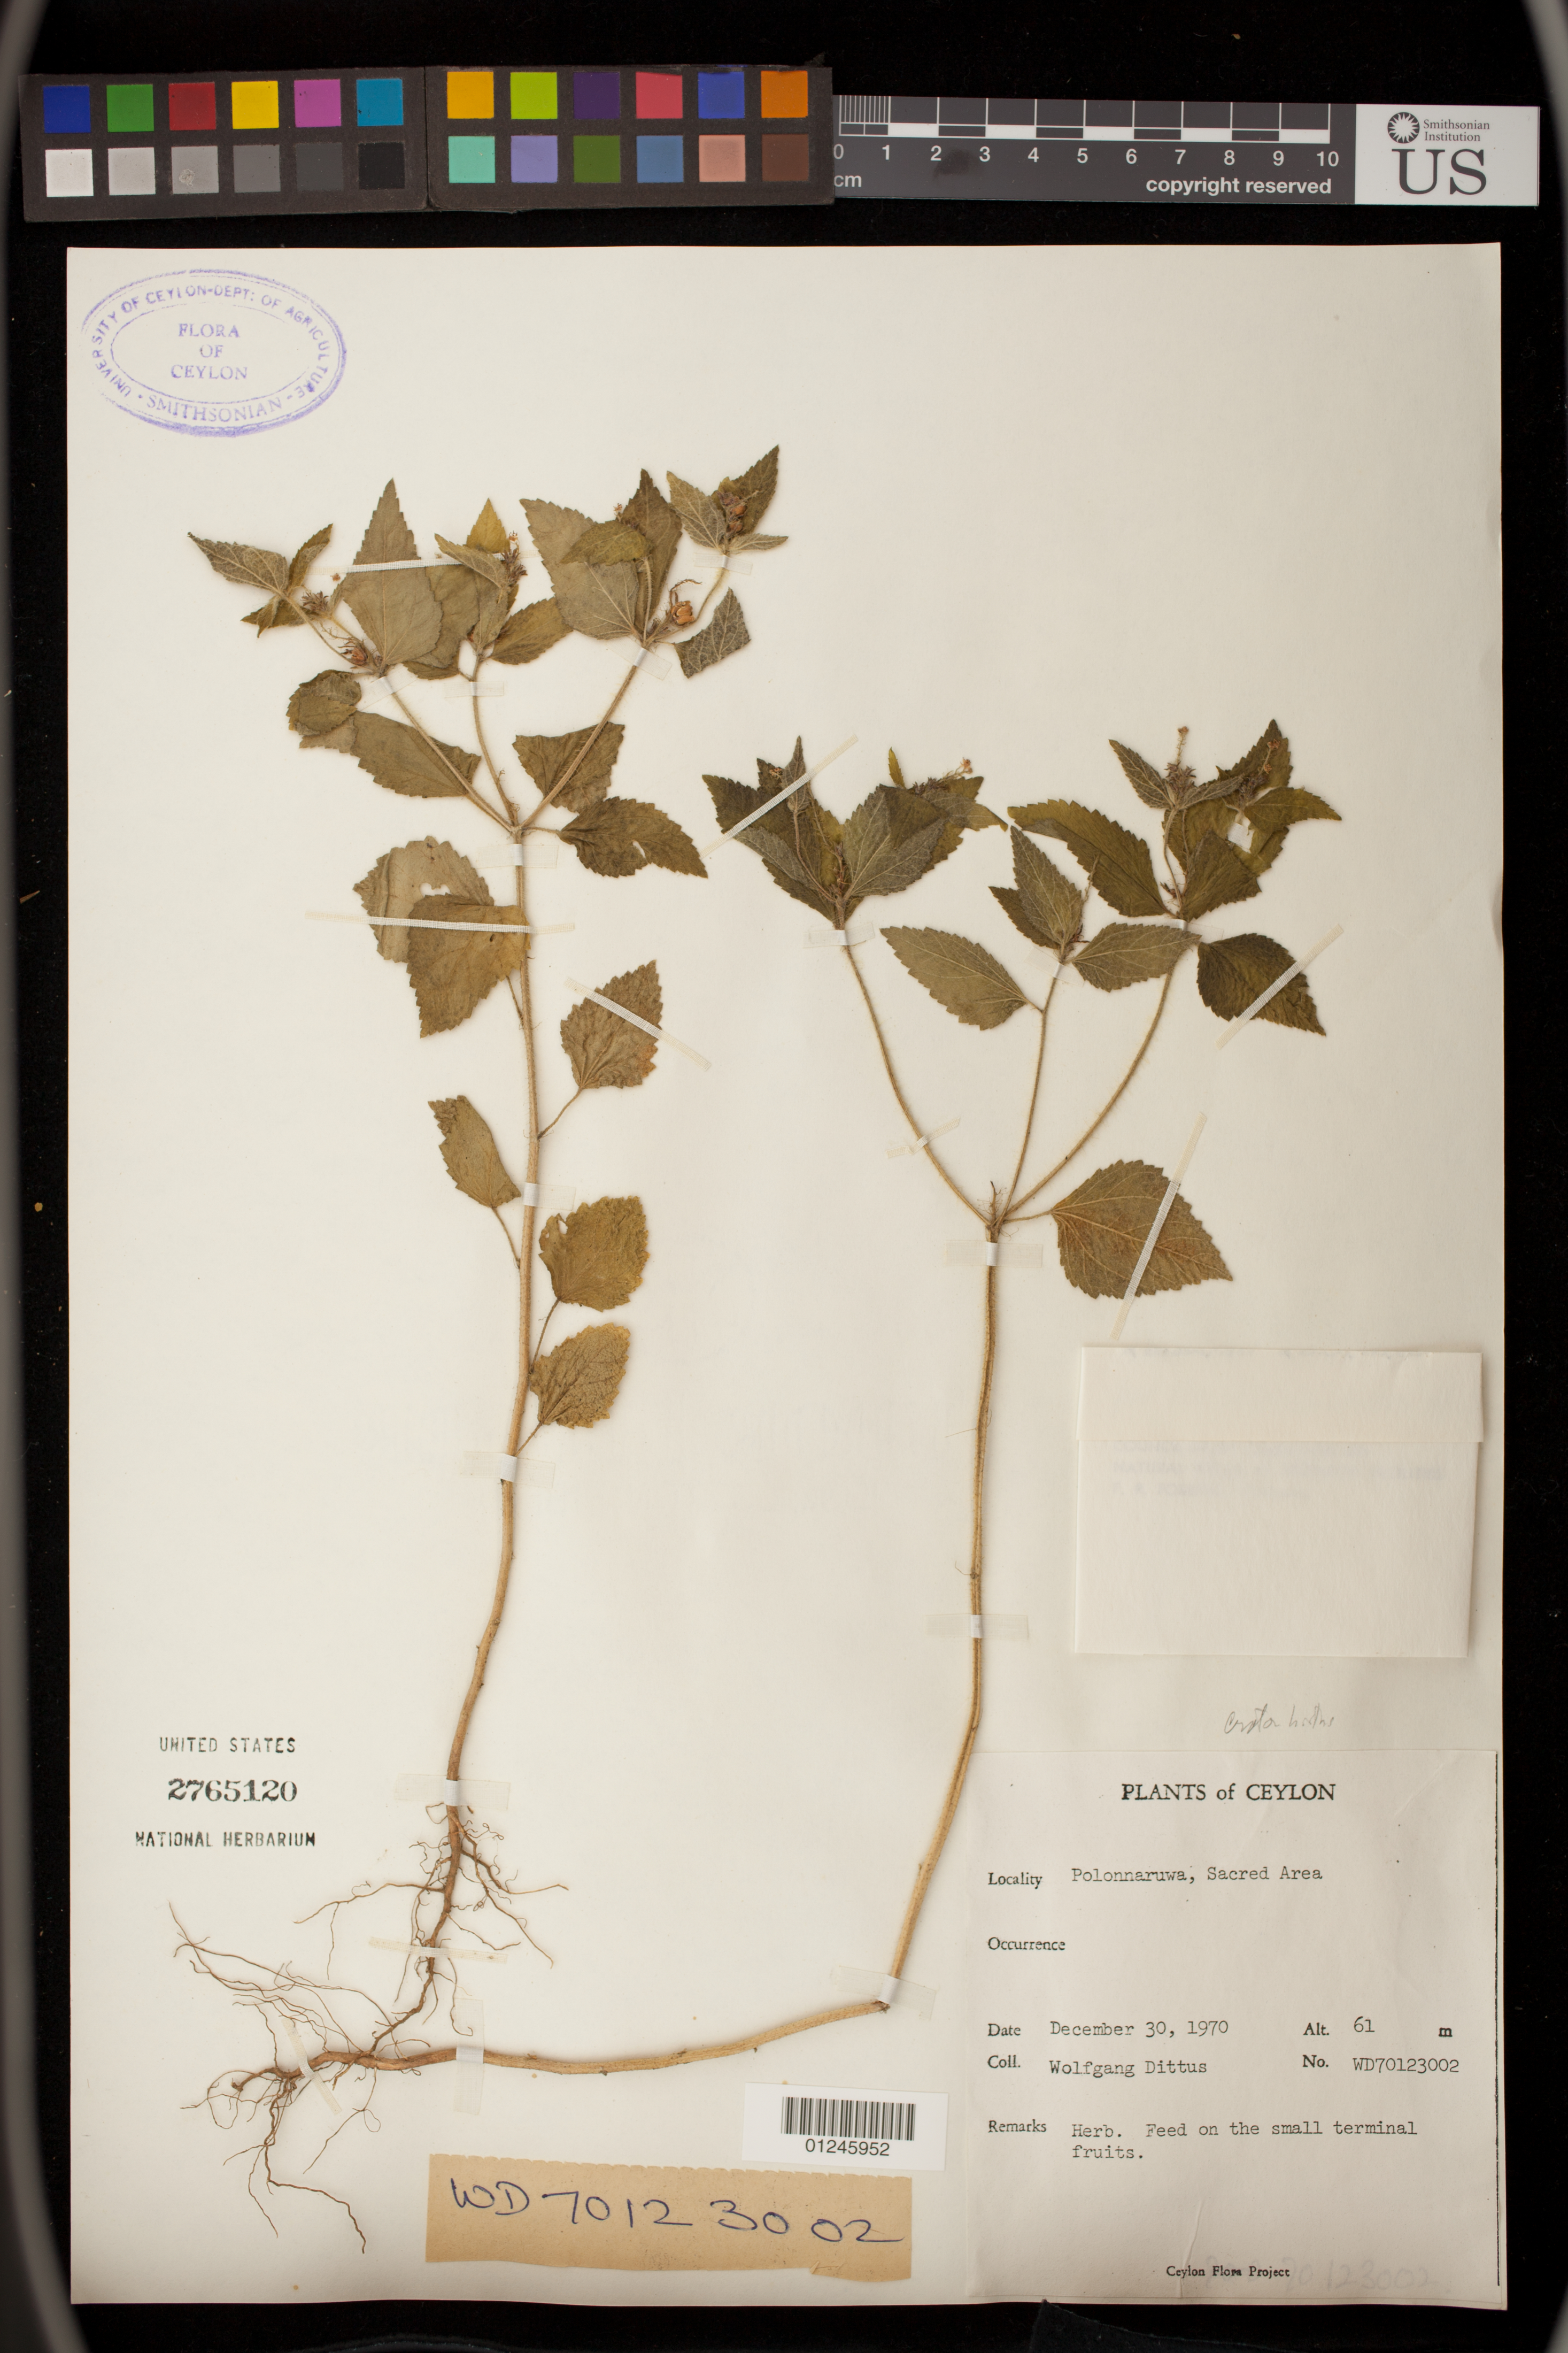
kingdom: Plantae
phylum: Tracheophyta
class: Magnoliopsida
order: Malpighiales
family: Euphorbiaceae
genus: Croton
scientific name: Croton hirtus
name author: L'Hér.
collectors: W. Dittus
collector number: WD70123002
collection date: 1970-12-30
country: Sri Lanka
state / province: North Central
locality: Polonnaruwa, Sacred Area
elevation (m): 61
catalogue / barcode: US 2765120